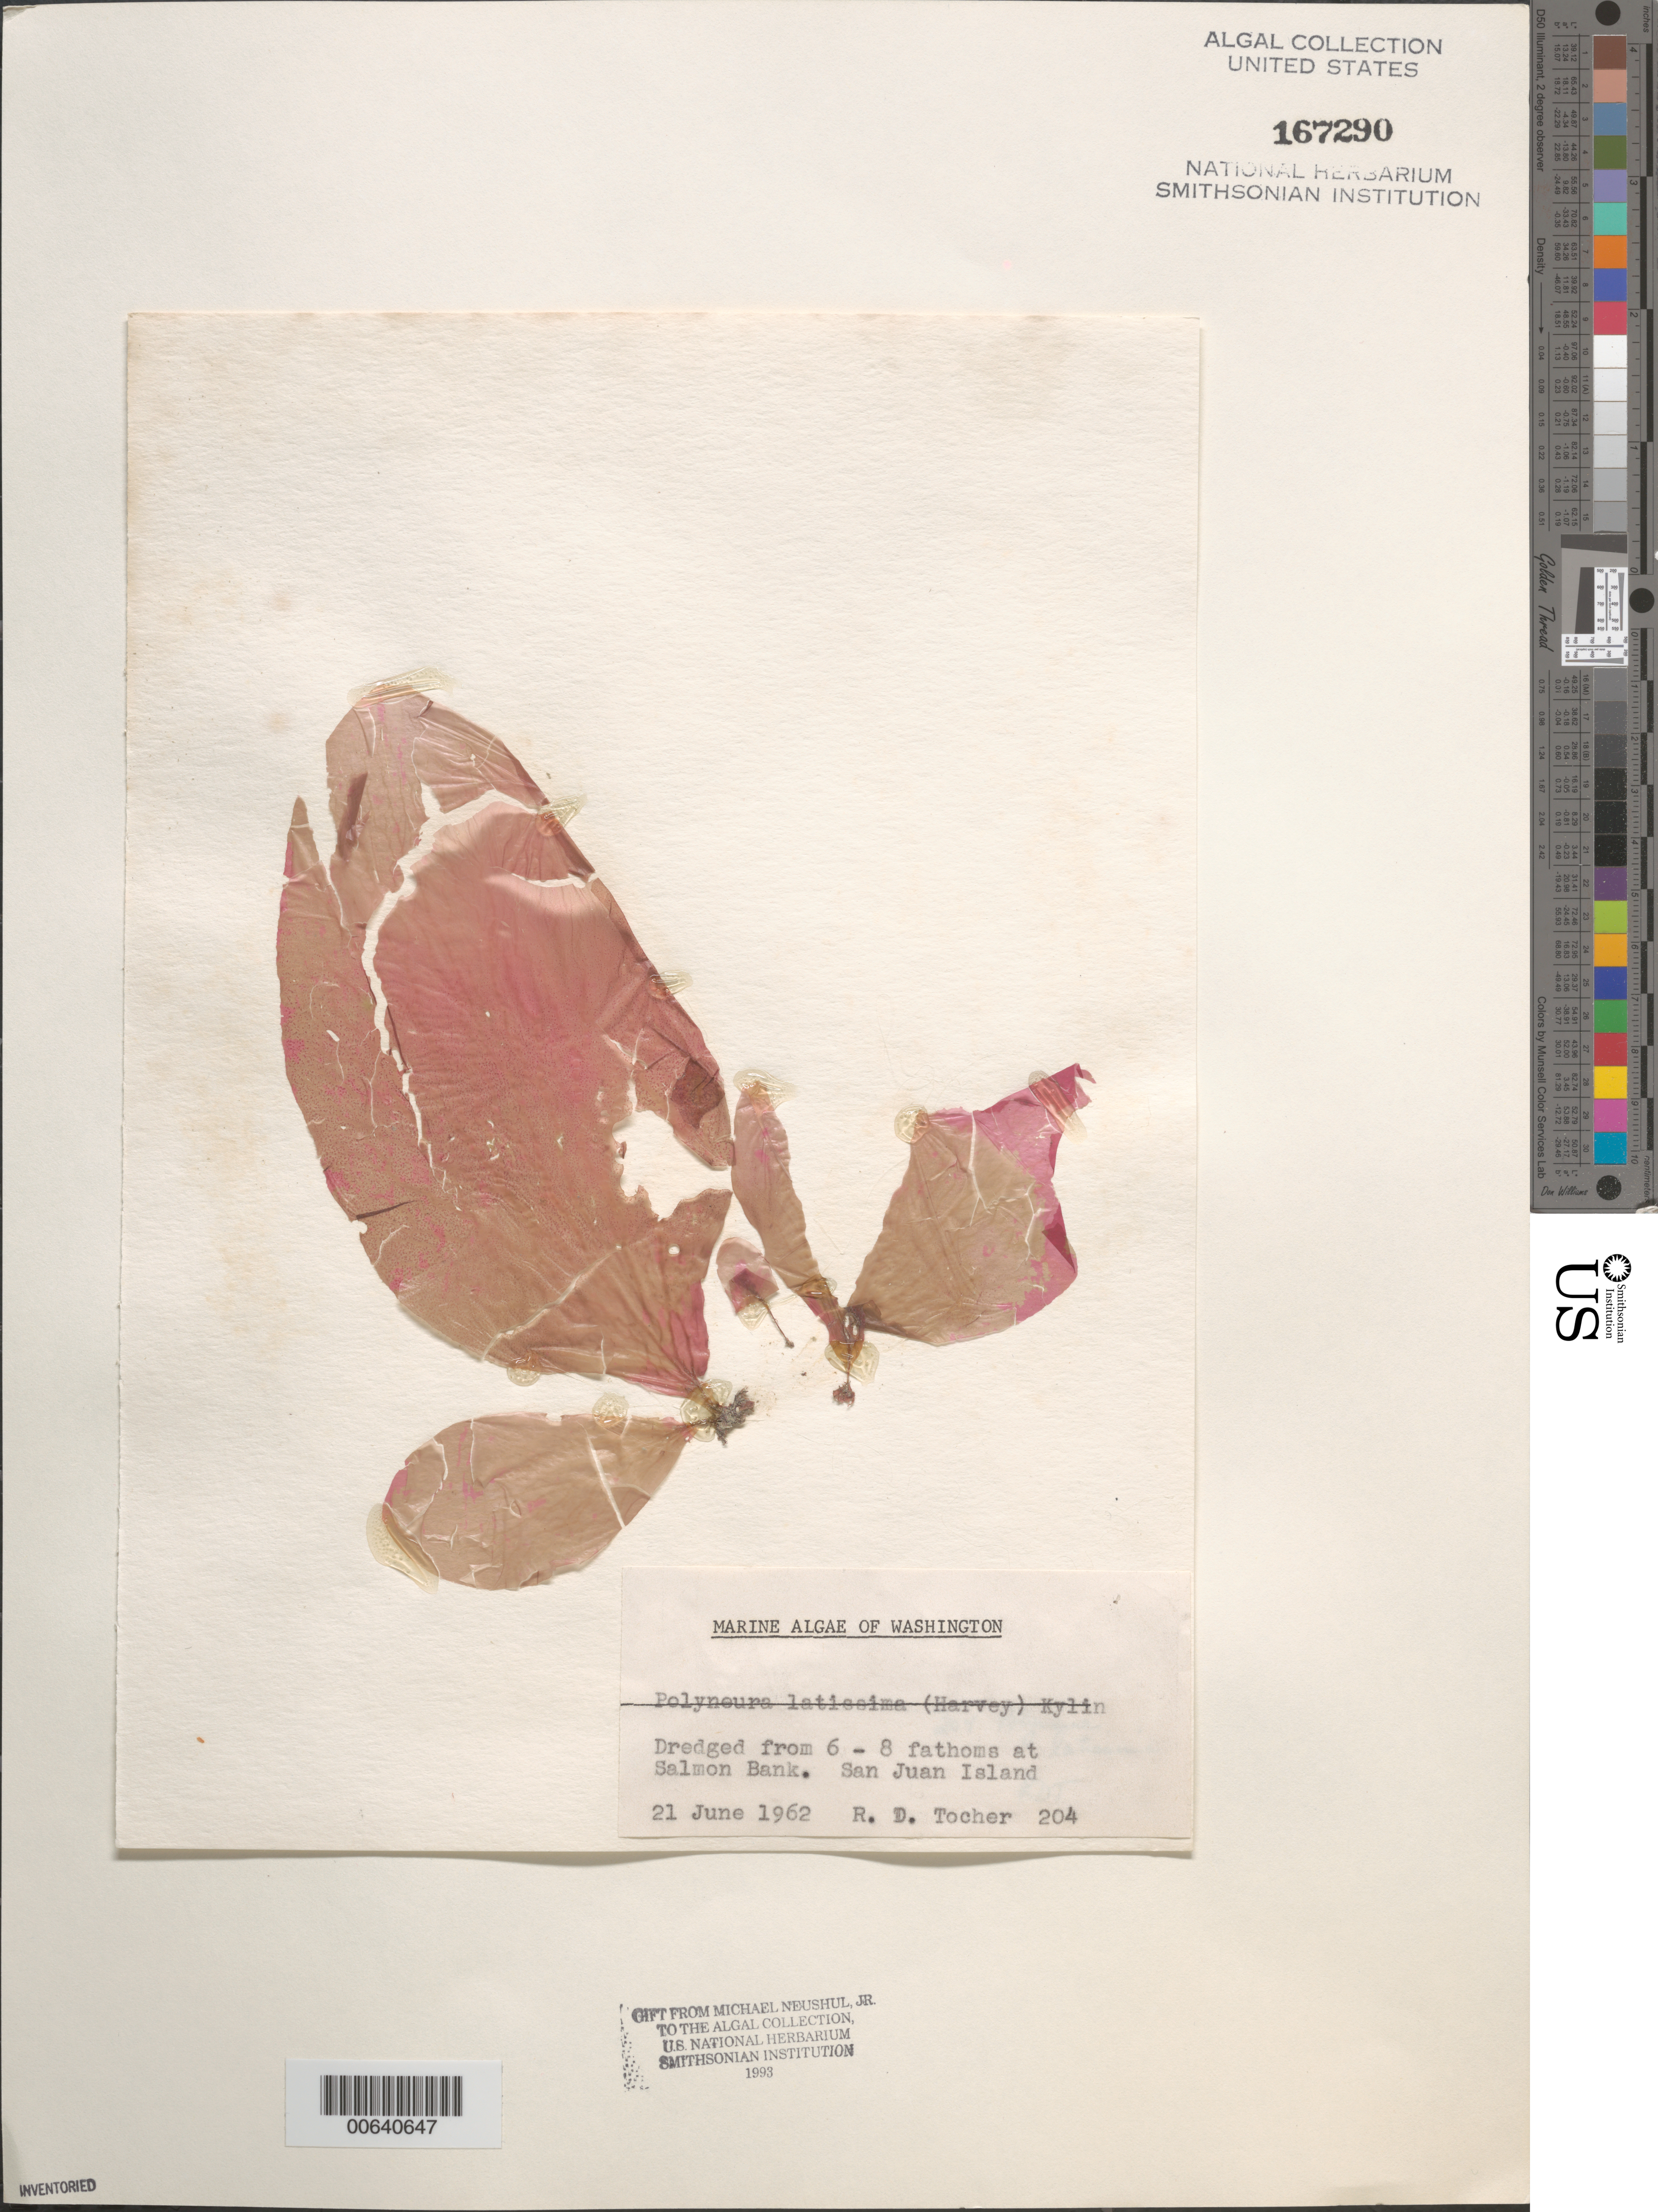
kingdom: Plantae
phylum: Rhodophyta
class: Florideophyceae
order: Ceramiales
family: Delesseriaceae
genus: Polyneura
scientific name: Polyneura latissima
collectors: R. Tocher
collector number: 204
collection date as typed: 21 Jun 1962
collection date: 1962-06-21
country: United States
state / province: Washington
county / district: San Juan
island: San Juan Island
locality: Salmon Bank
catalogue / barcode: US 167290